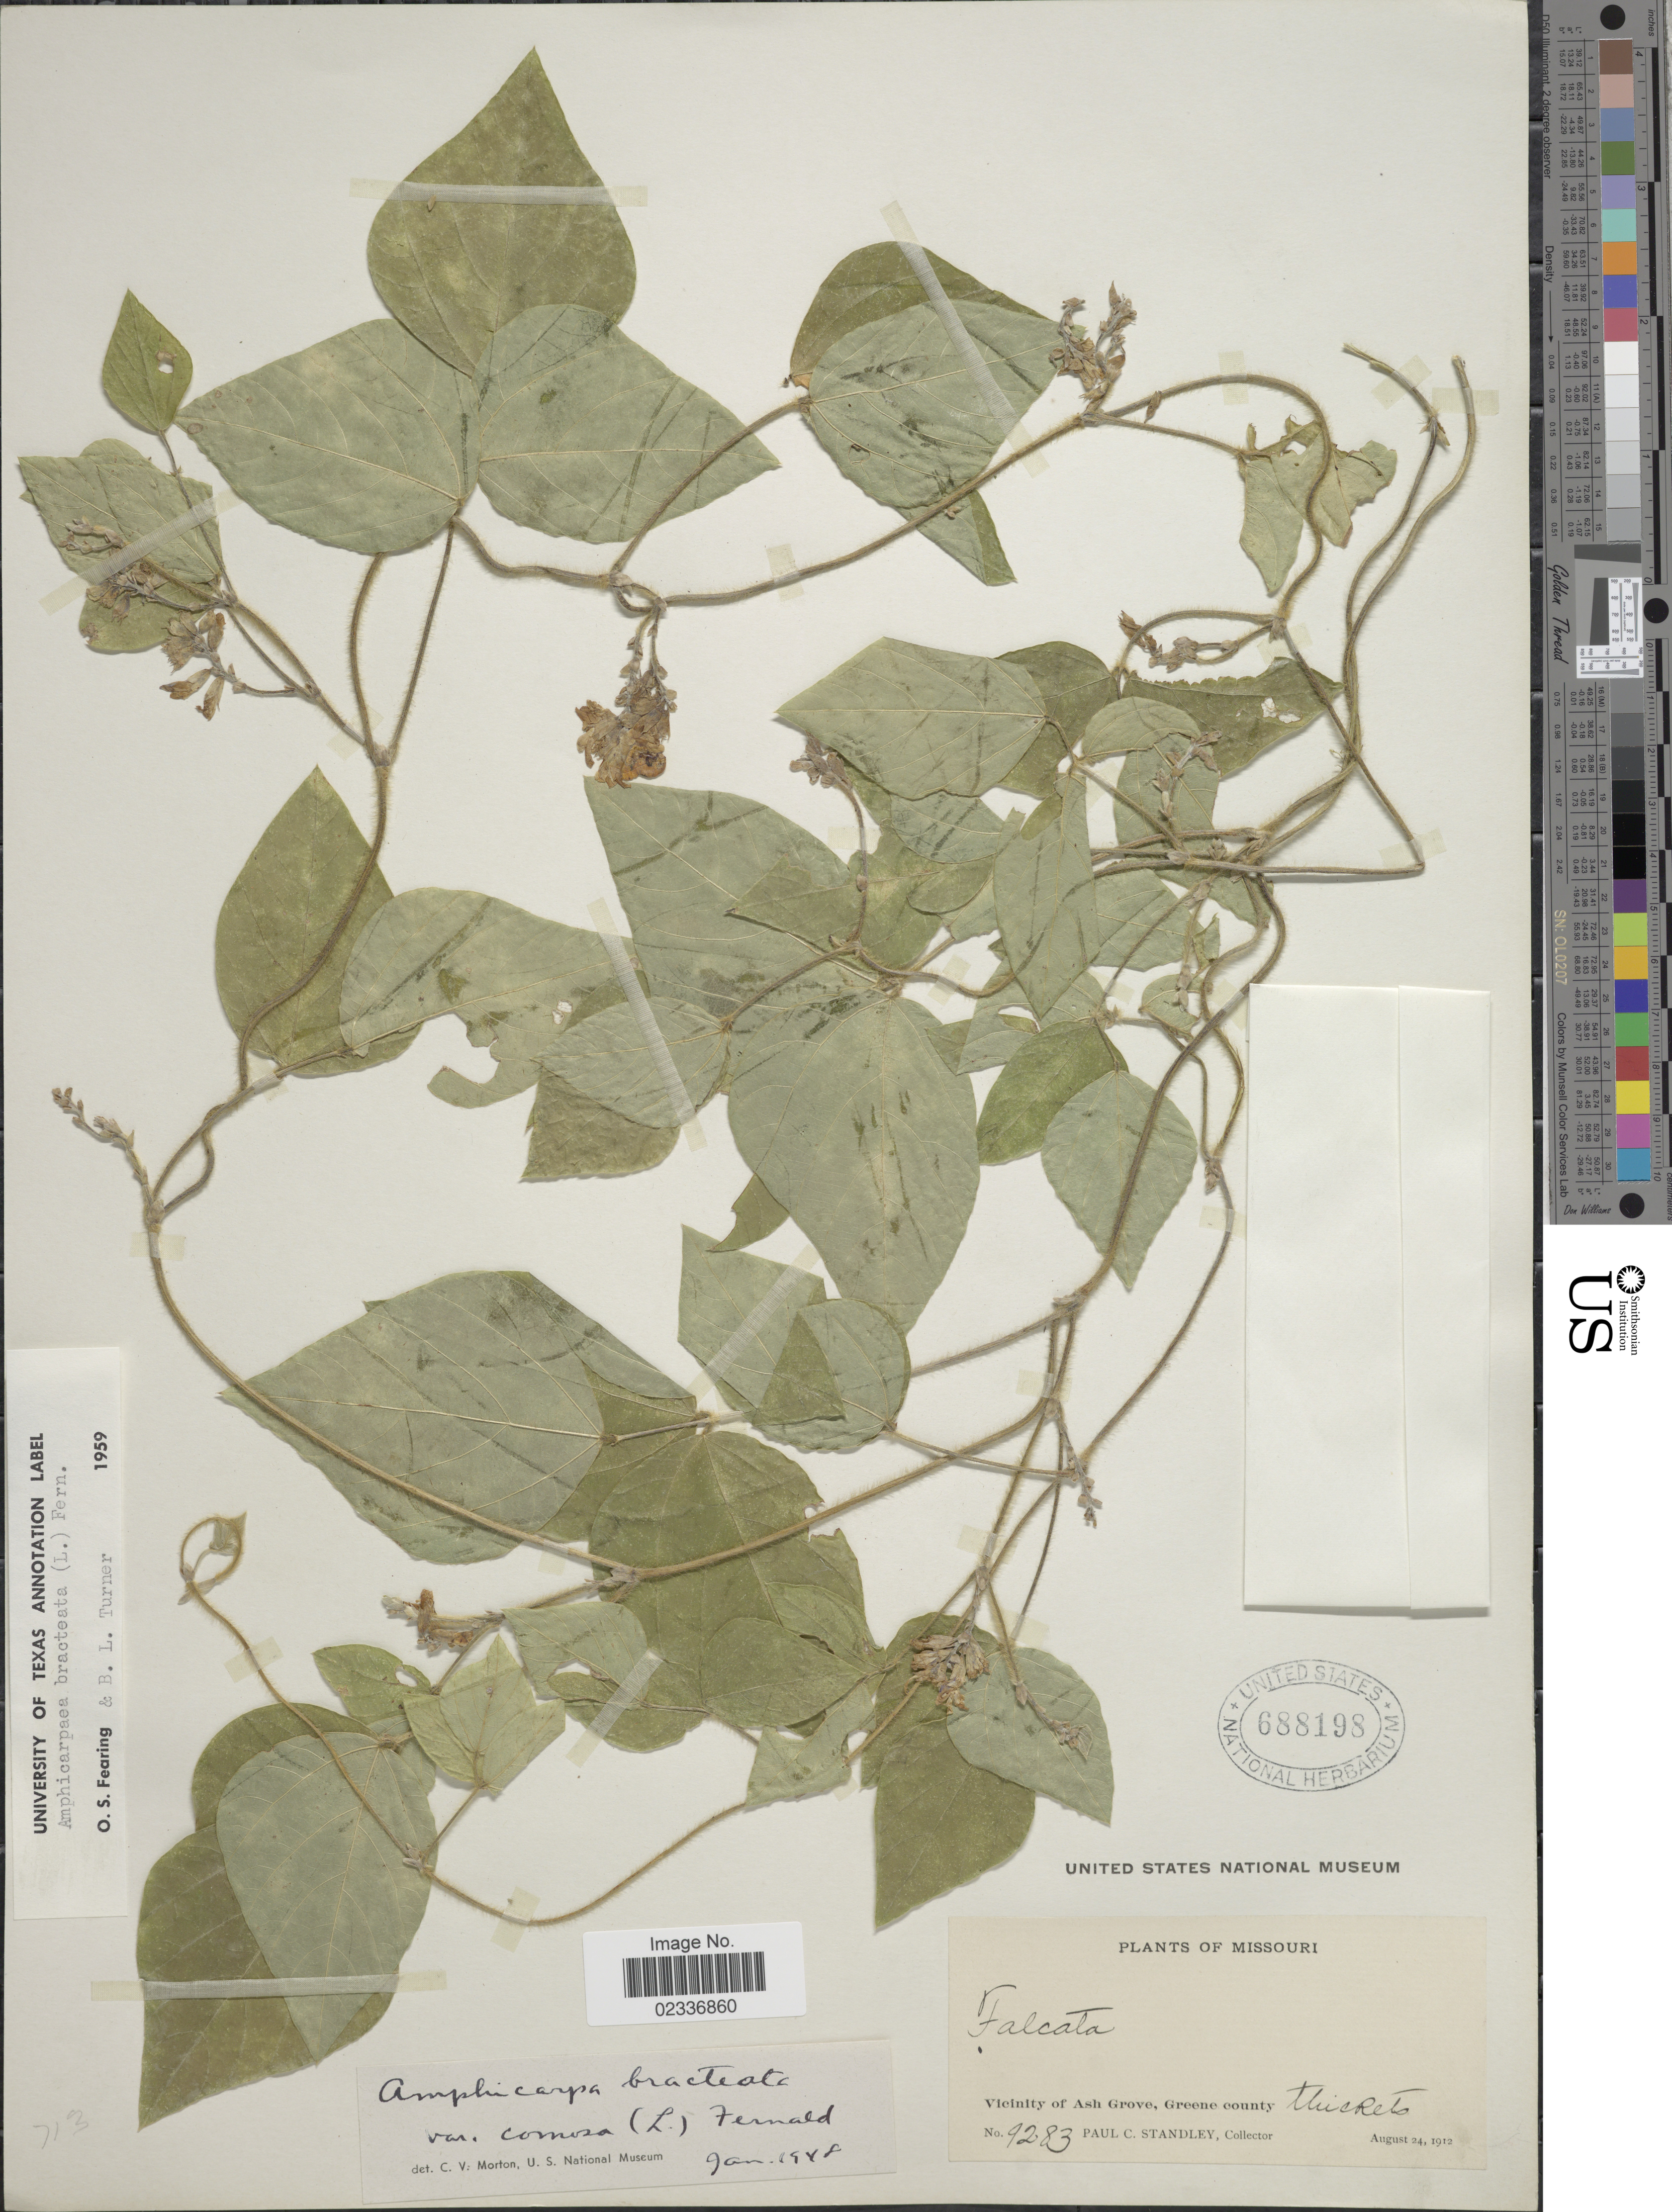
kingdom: Plantae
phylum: Tracheophyta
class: Magnoliopsida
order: Fabales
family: Fabaceae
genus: Amphicarpaea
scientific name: Amphicarpaea bracteata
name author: (L.) Fernald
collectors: P. C. Standley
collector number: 9283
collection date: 1912-08-24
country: United States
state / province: Missouri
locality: Vicinity of Ash Grove, Greene County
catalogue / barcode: US 688198